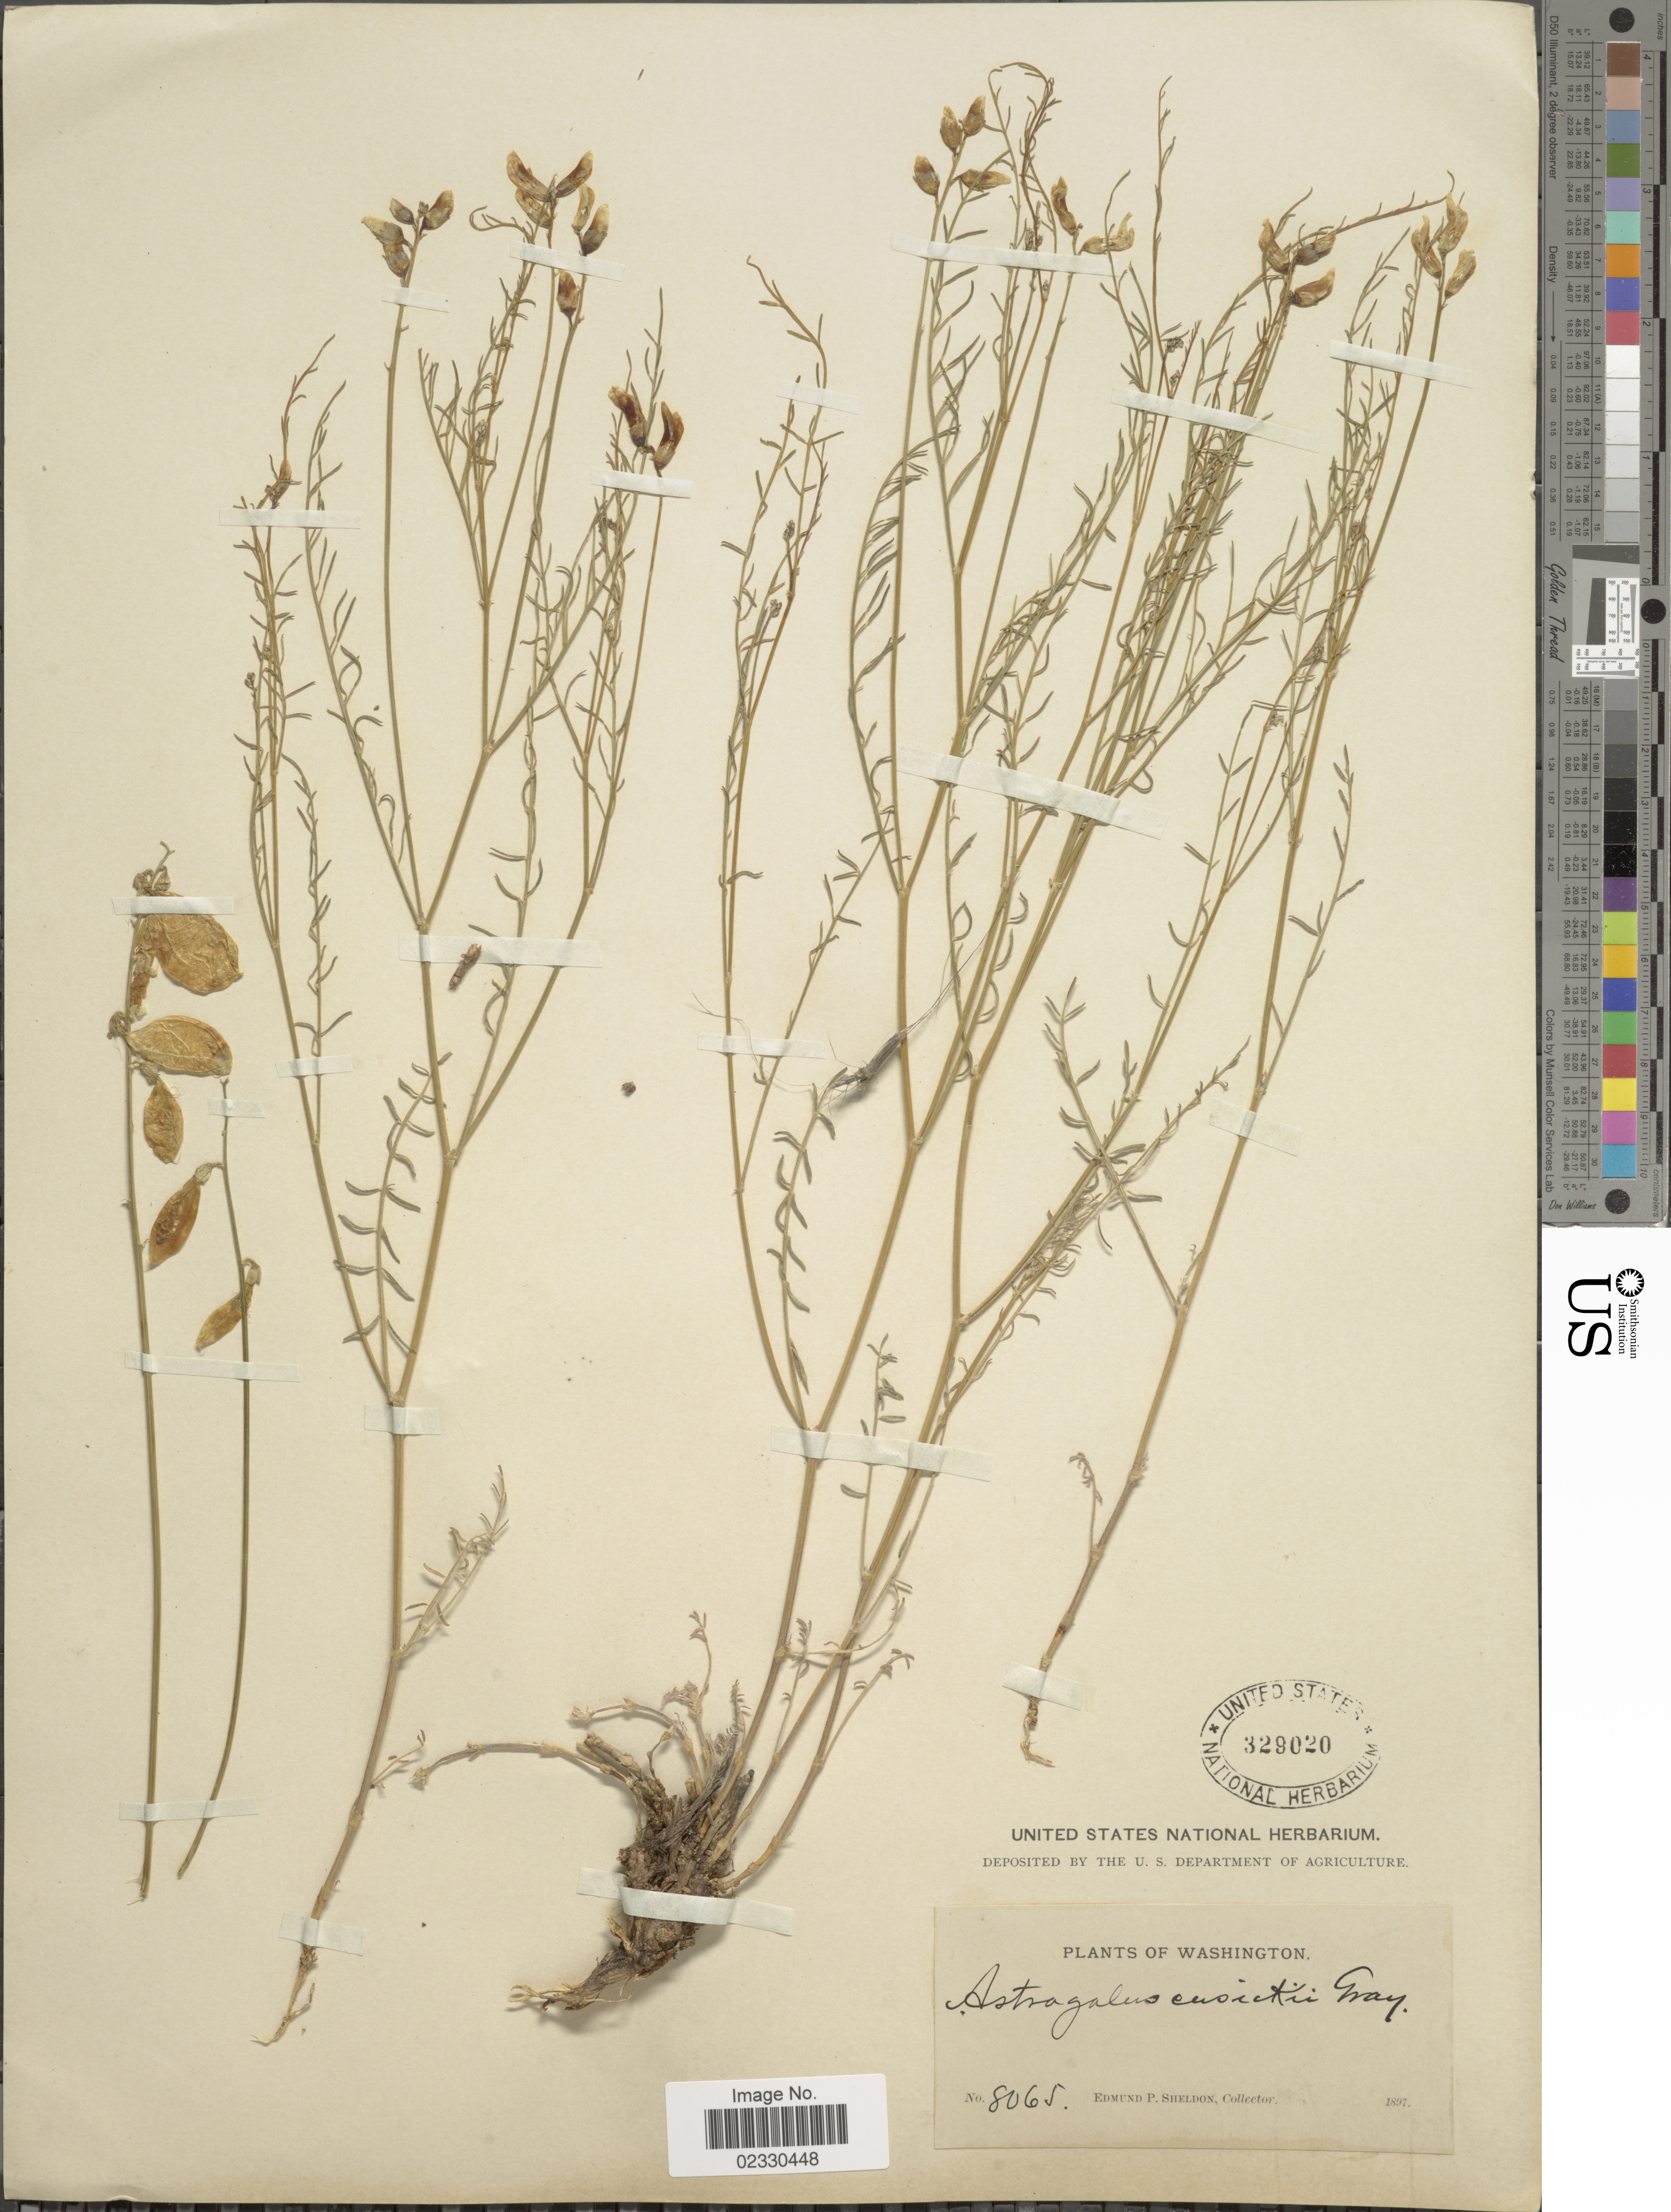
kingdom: Plantae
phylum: Tracheophyta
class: Magnoliopsida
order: Fabales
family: Fabaceae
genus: Astragalus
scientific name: Astragalus cusickii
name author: A. Gray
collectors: E. P. Sheldon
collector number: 8065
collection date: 1897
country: United States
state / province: Washington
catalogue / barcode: US 329020